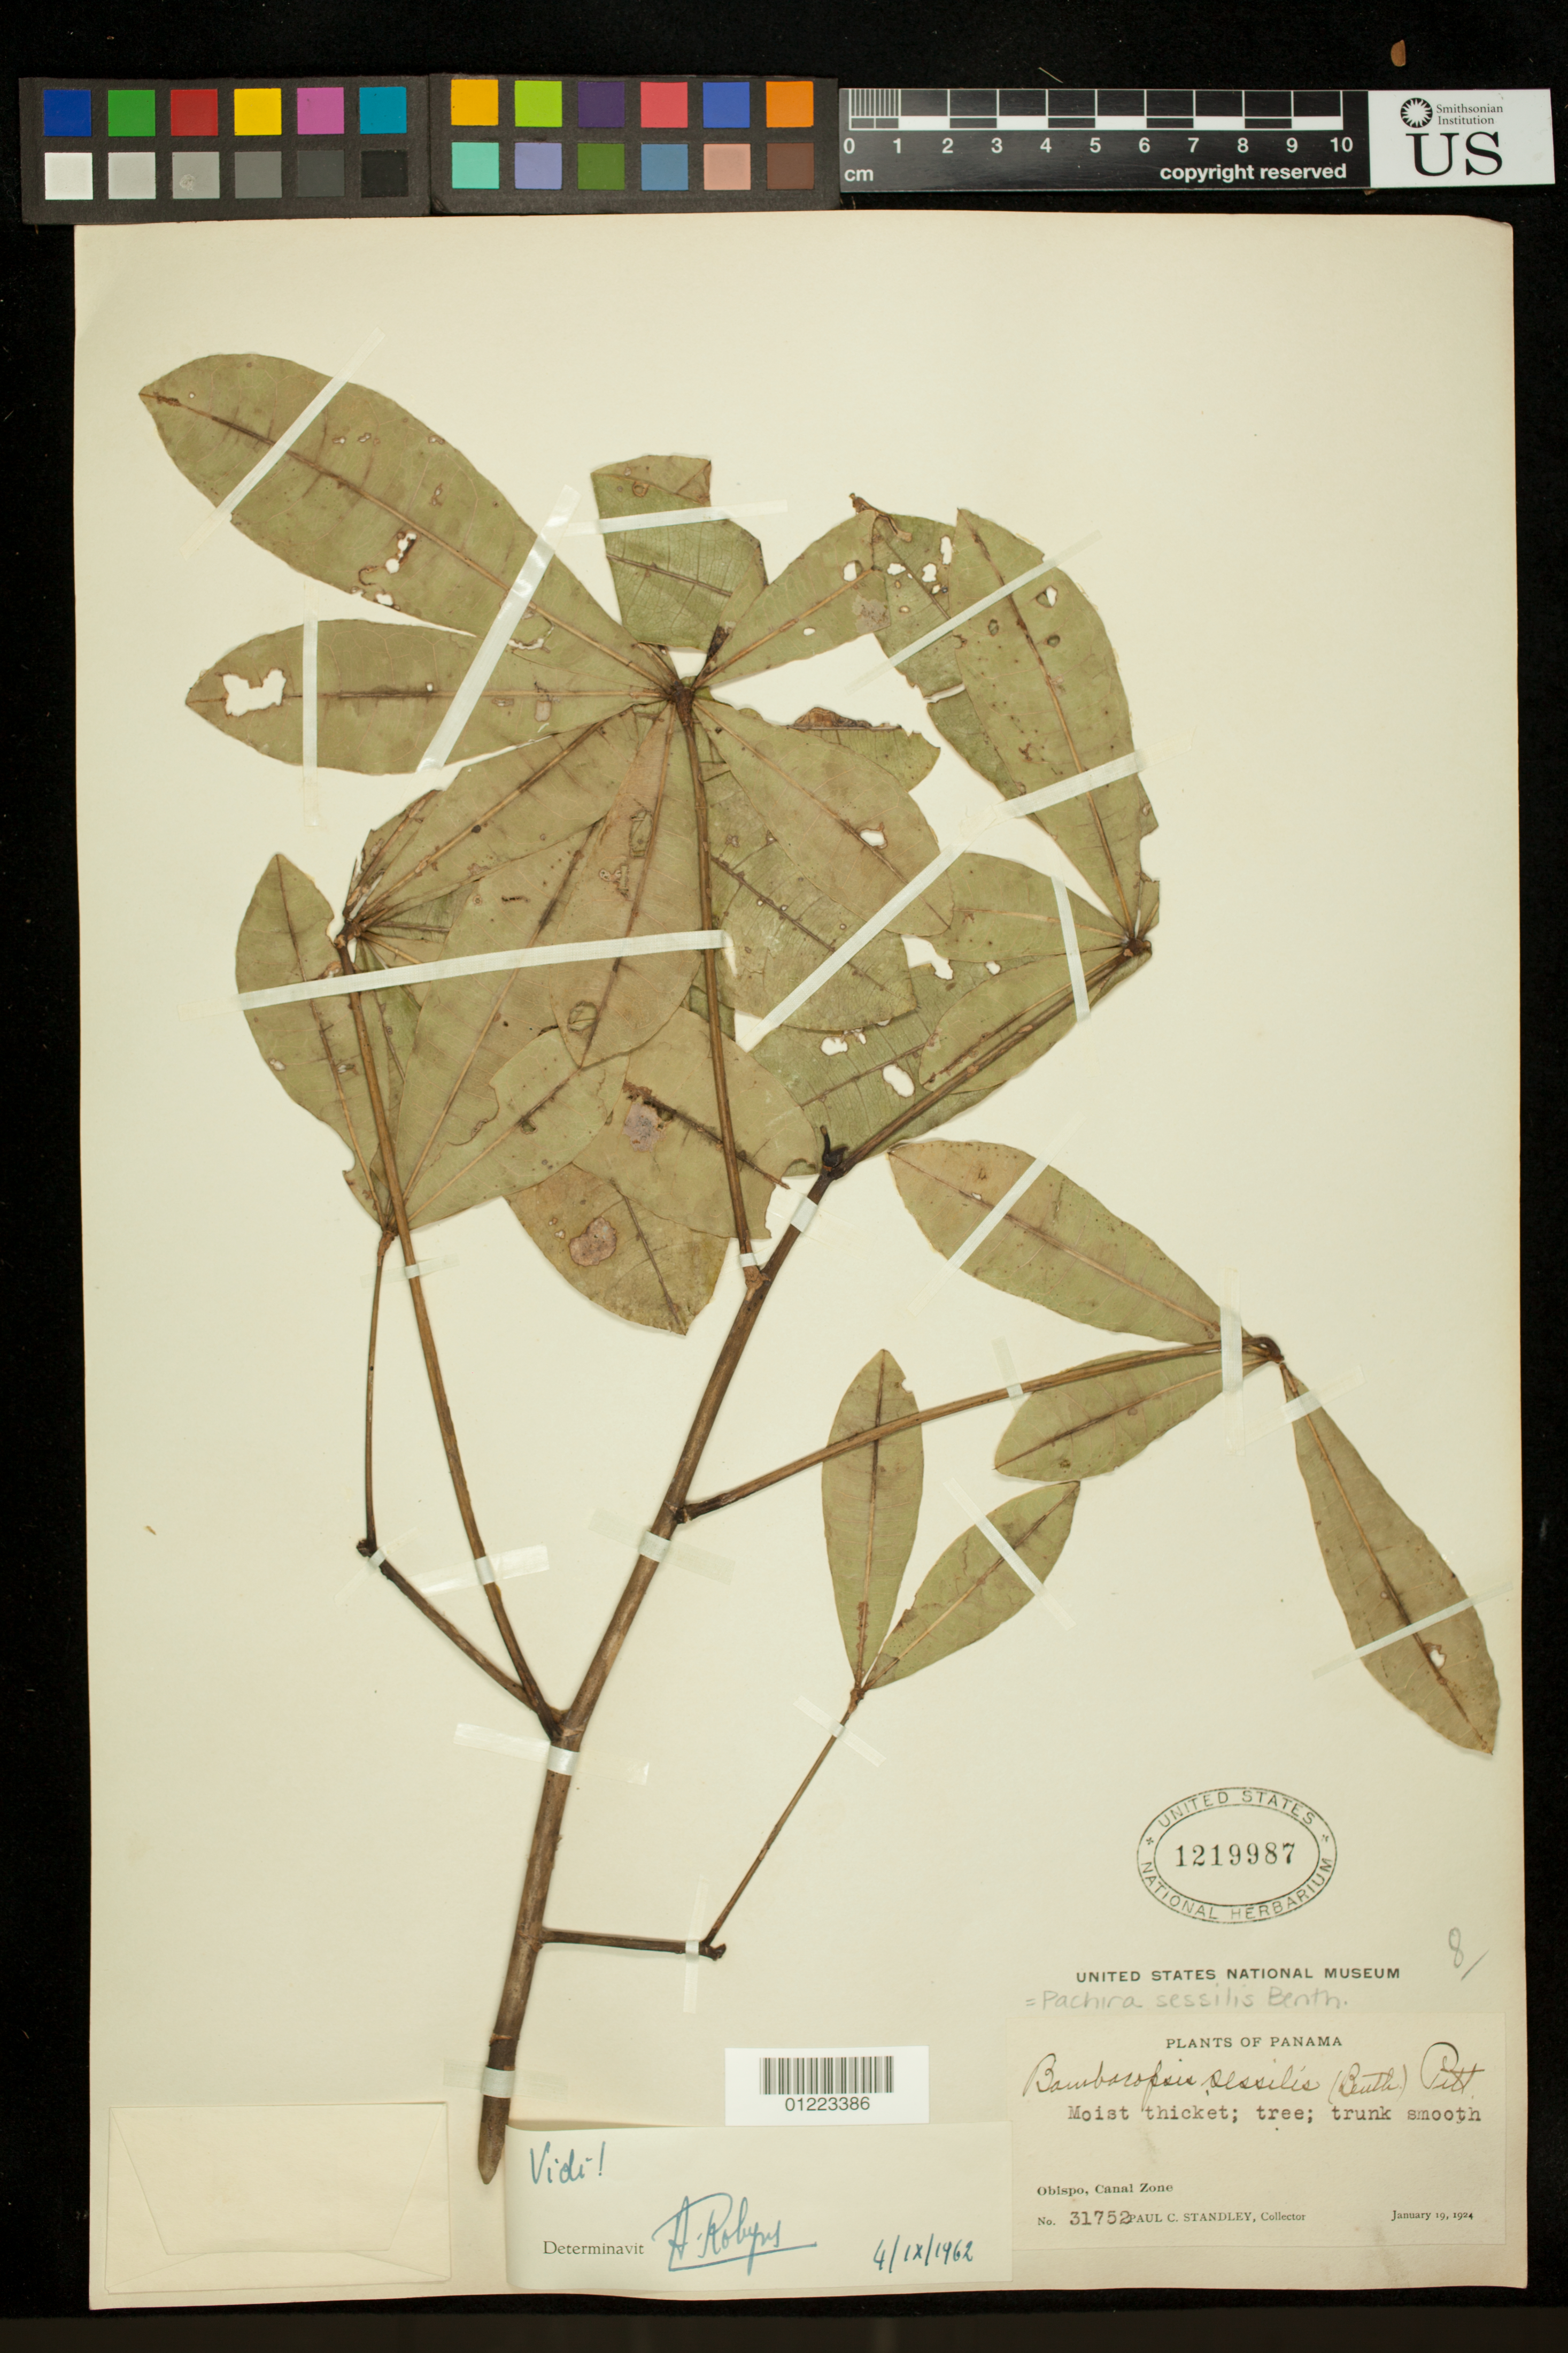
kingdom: Plantae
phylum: Tracheophyta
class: Magnoliopsida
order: Malvales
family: Malvaceae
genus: Pachira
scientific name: Pachira sessilis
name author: Benth.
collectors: P. C. Standley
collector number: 31752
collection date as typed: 1/19/1924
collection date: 1924-01-19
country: Panama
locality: Obispo, Canal Zone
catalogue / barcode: US 1219987